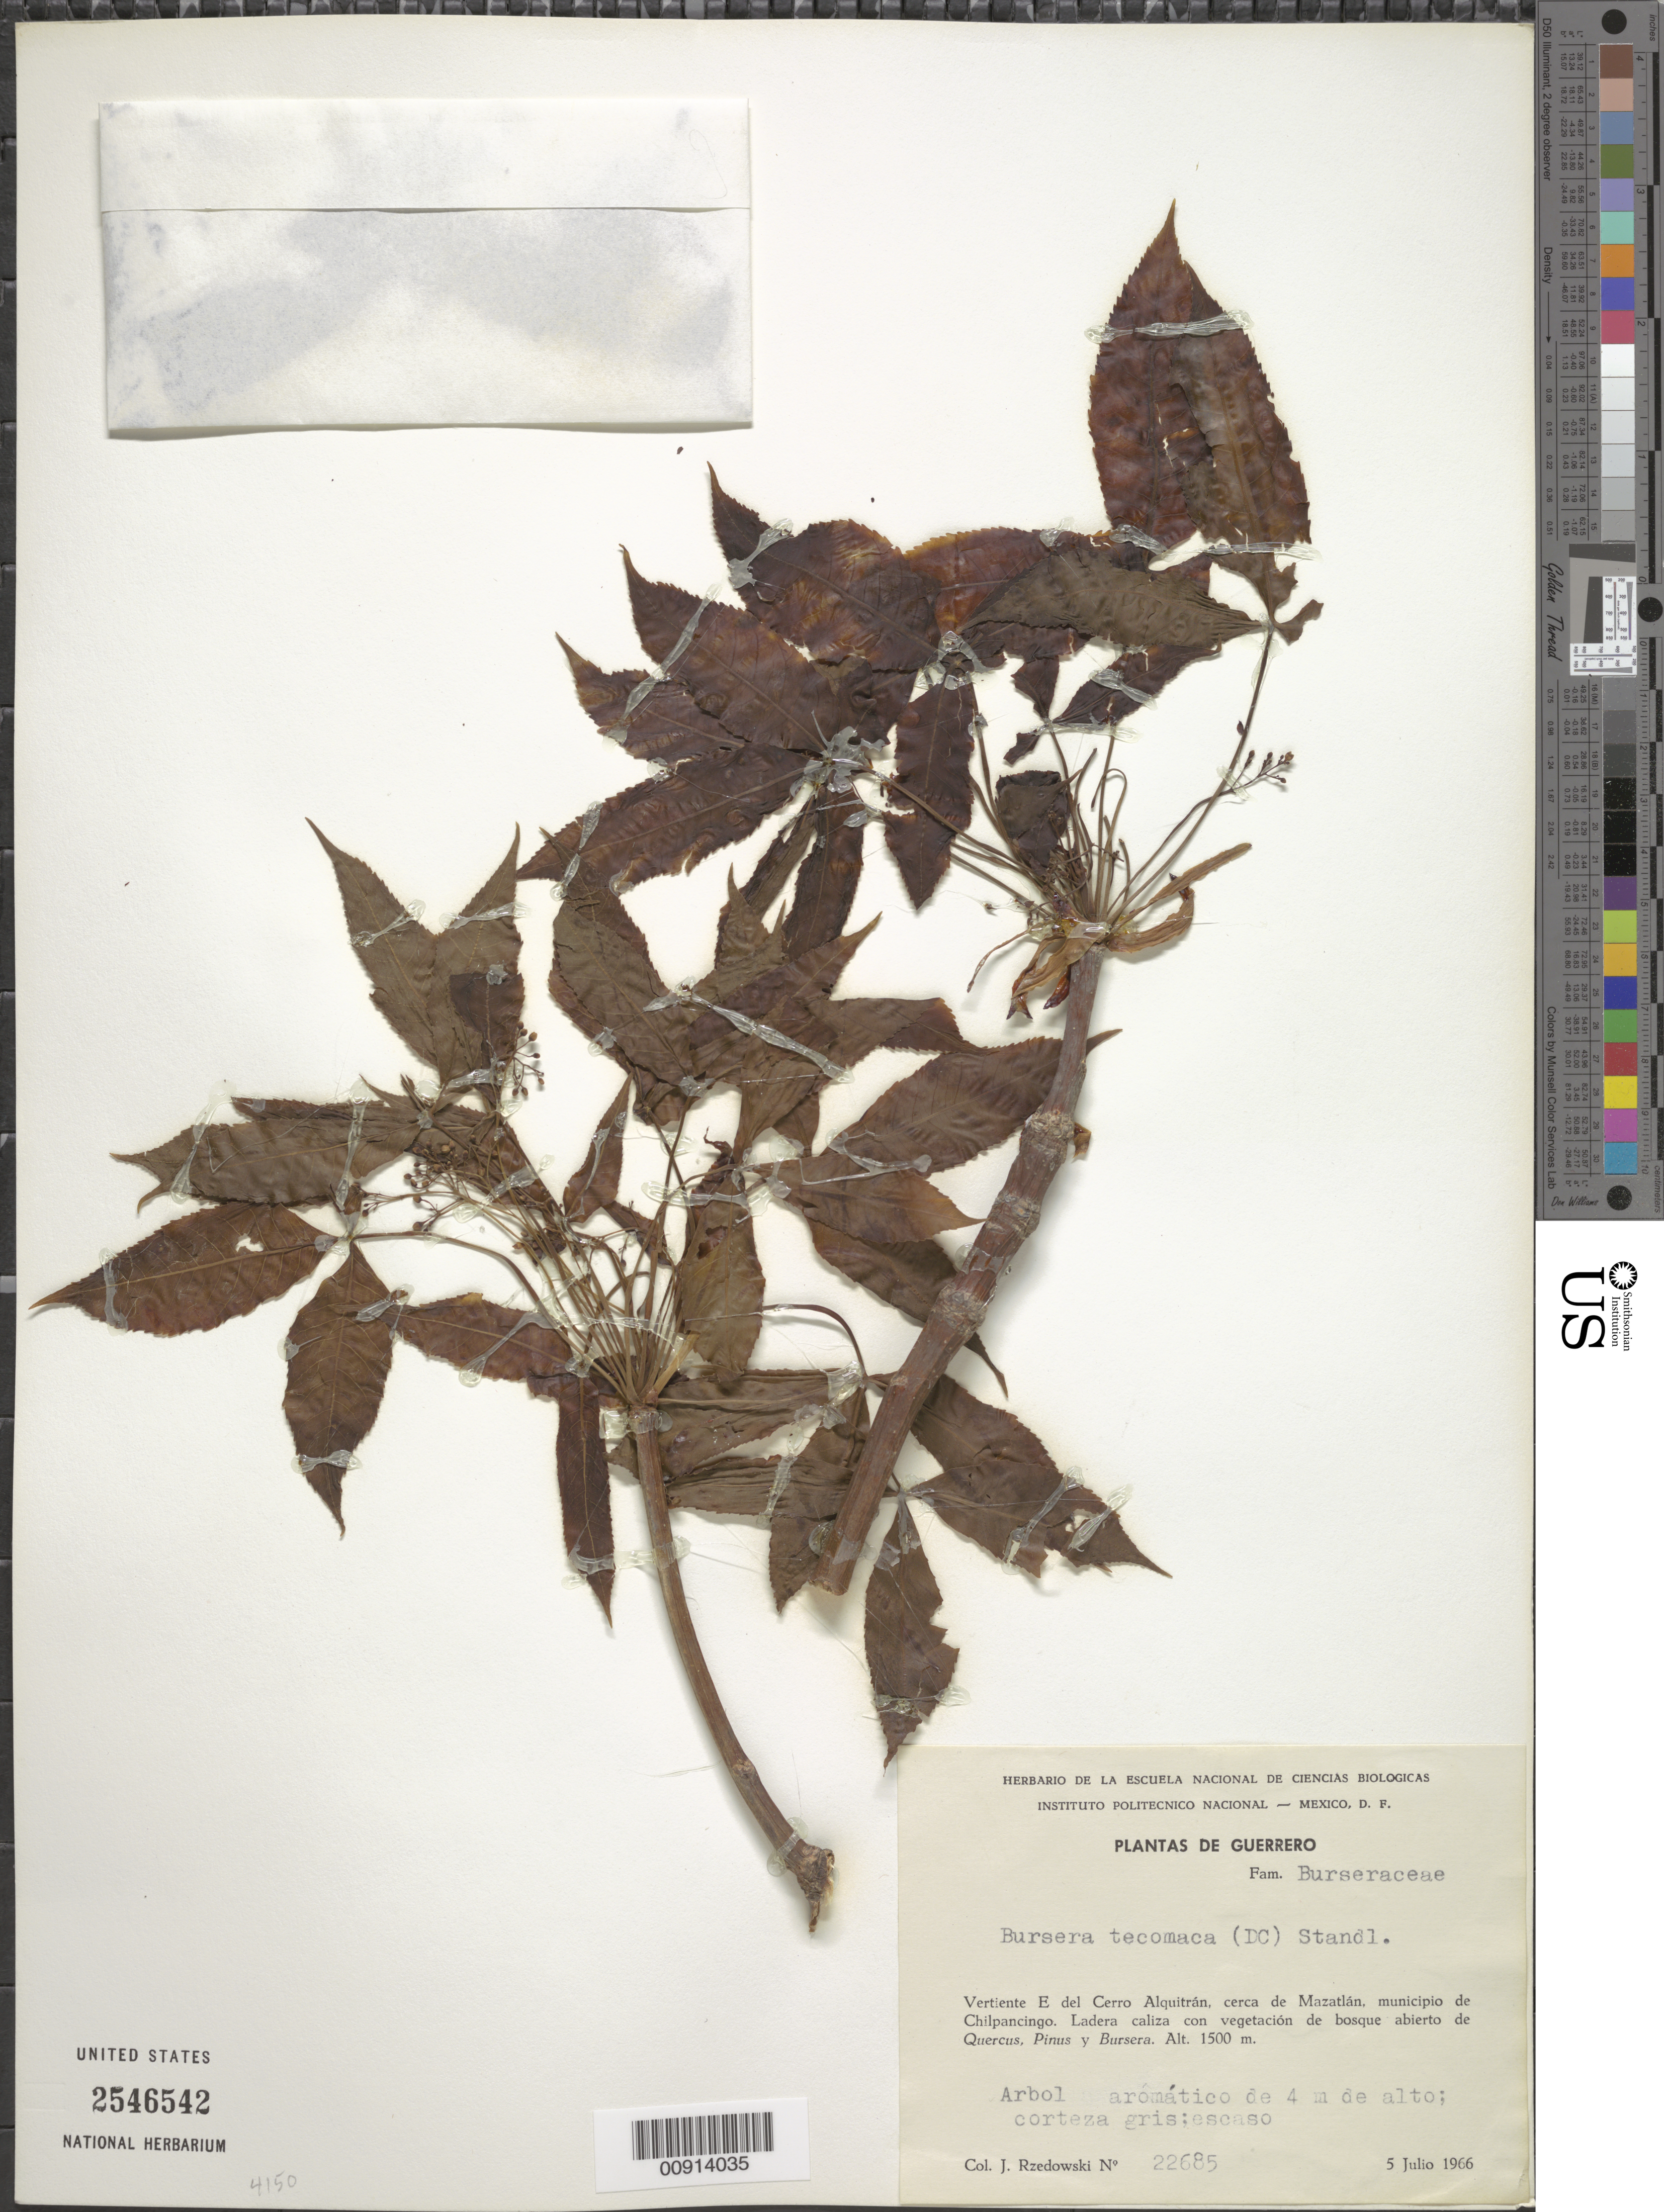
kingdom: Plantae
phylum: Tracheophyta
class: Magnoliopsida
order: Sapindales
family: Burseraceae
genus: Bursera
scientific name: Bursera tecomaca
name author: (Sessé & Moc. ex DC.) Standl.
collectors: J. Rzedowski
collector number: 22685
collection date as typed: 05 Jul 1966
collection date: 1966-07-05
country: Mexico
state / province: Guerrero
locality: Vertiente E del Cerro Alquitrán, cerca de Mazatlán, municipio de Chilpancingo, Guerrero.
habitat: Ladera caliza con vegetación de bosque abierto de Quercus, Pinus y Bursera.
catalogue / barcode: US 2546542